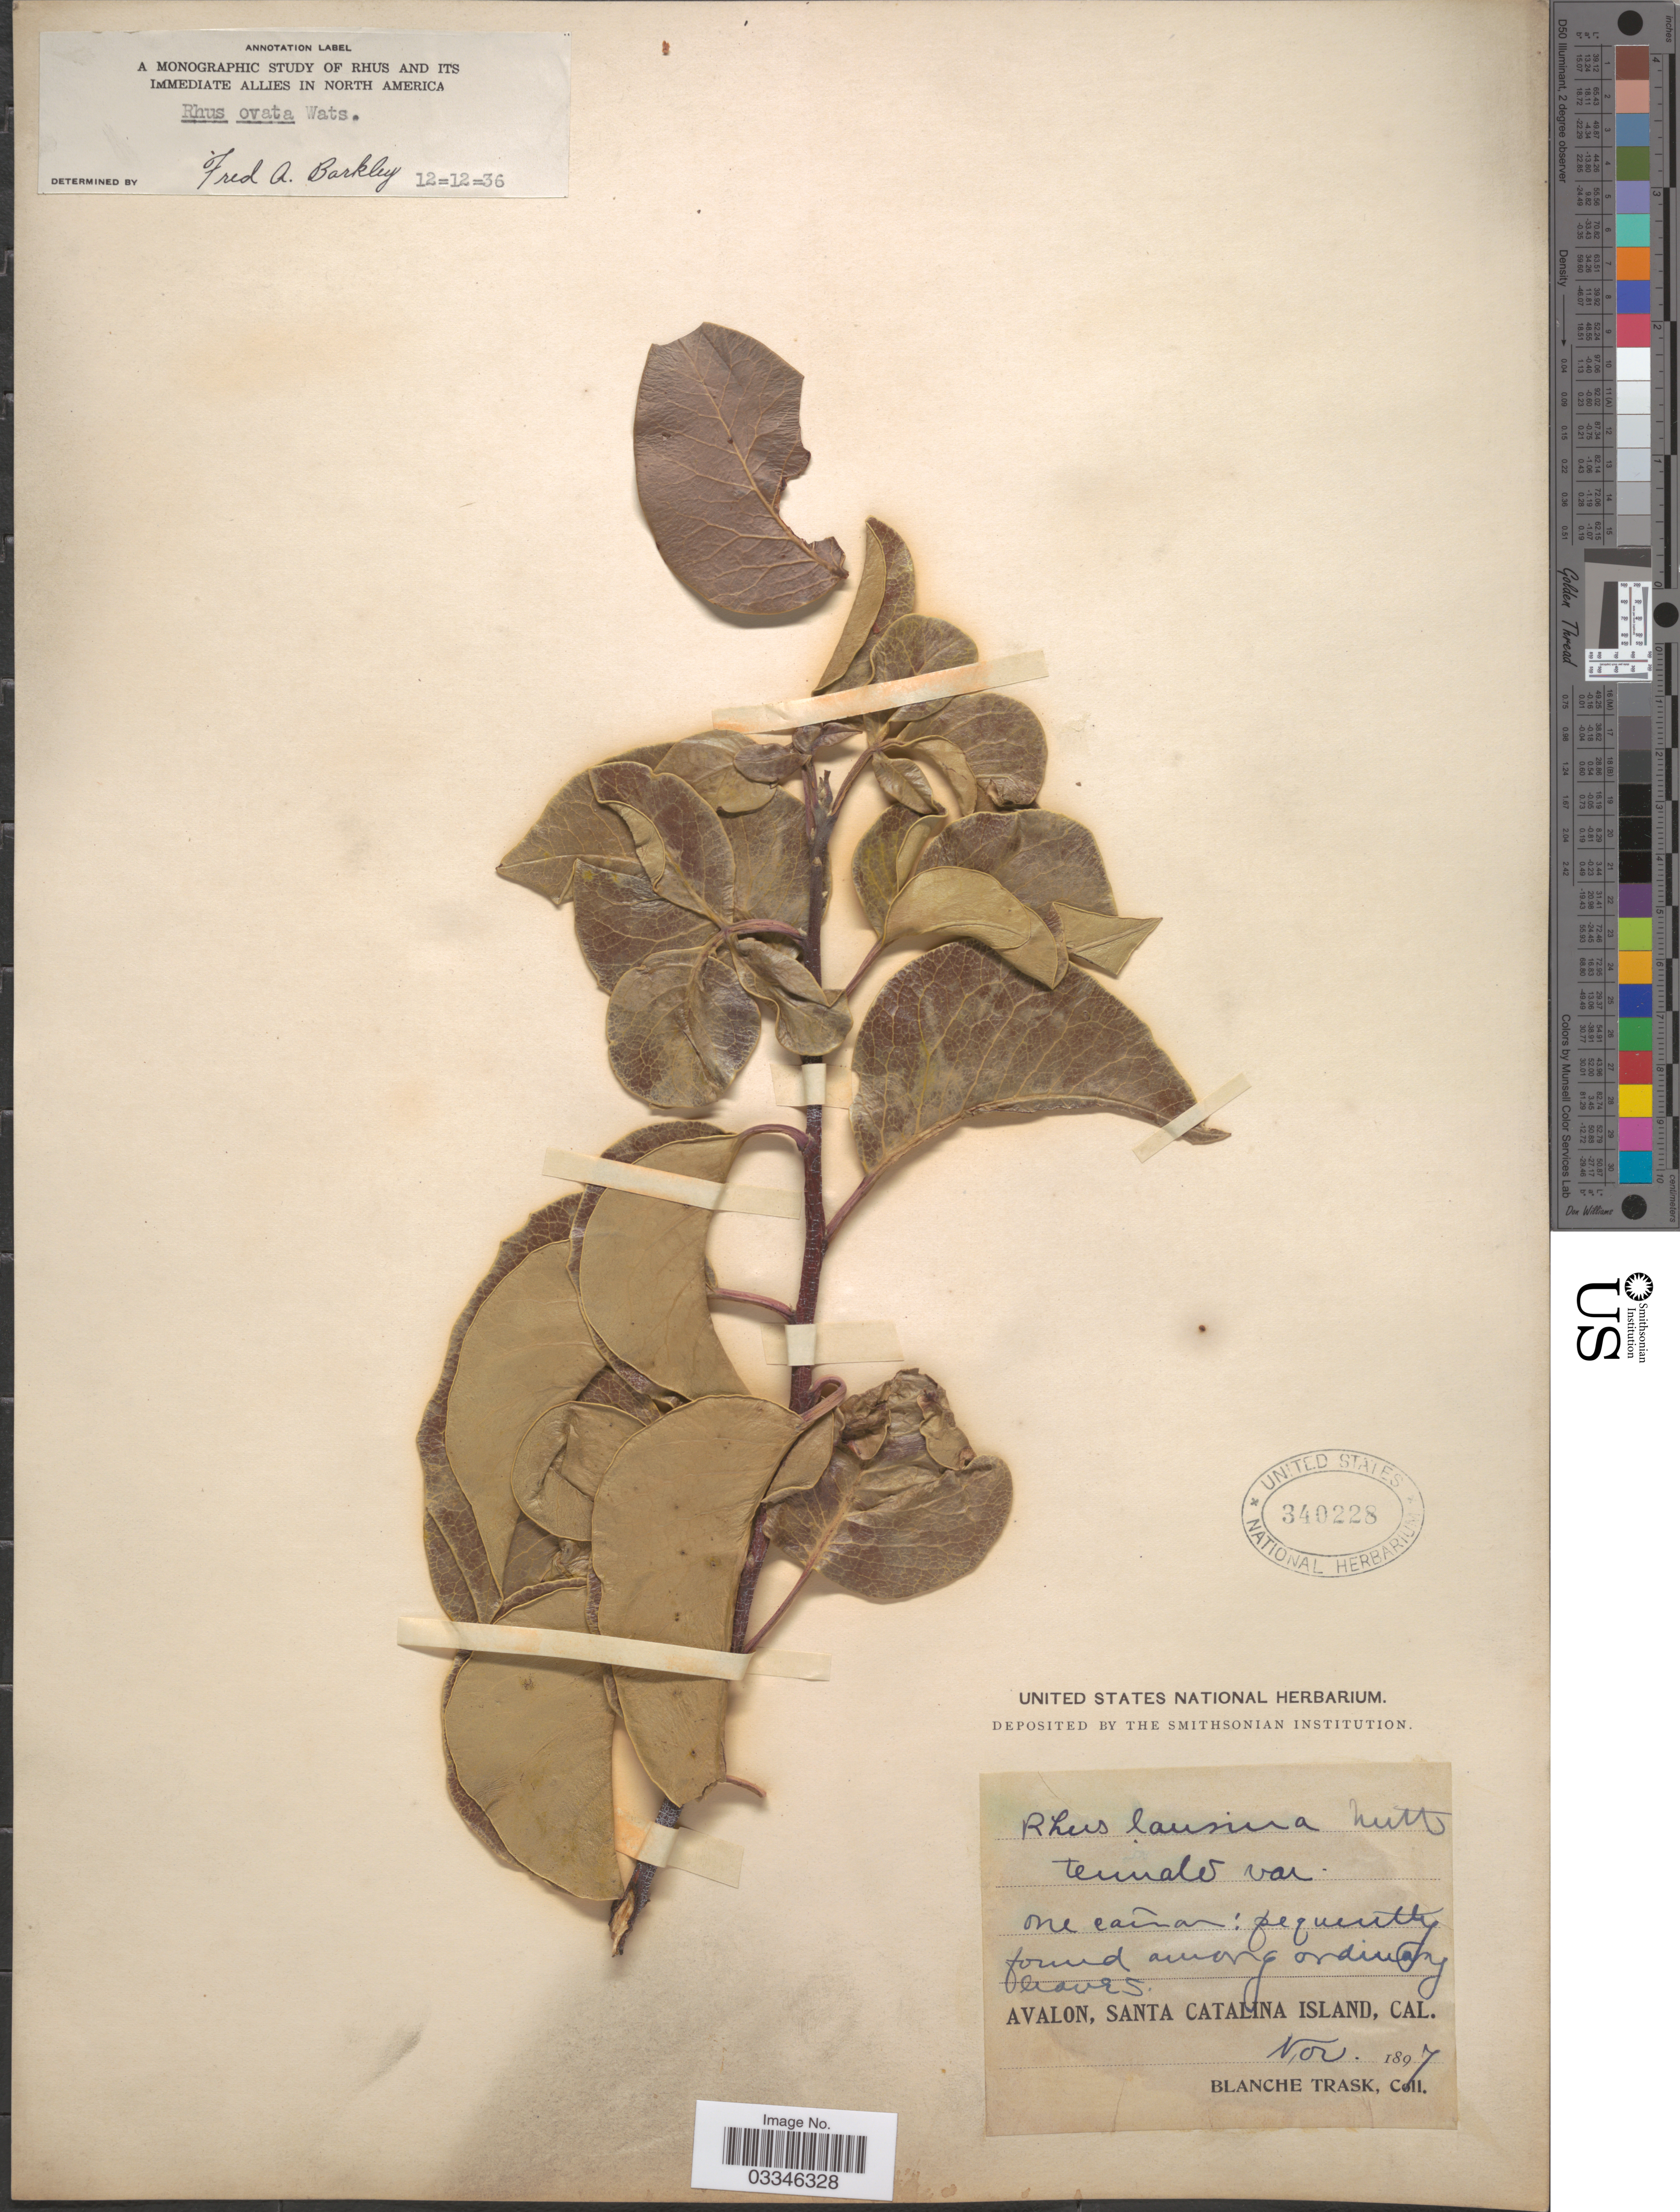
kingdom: Plantae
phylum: Tracheophyta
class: Magnoliopsida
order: Sapindales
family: Anacardiaceae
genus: Rhus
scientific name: Rhus ovata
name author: S. Watson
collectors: B. Trask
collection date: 1897-11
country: United States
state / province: California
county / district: Los Angeles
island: Santa Catalina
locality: Avalon, Santa Catalina Island.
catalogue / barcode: US 340228